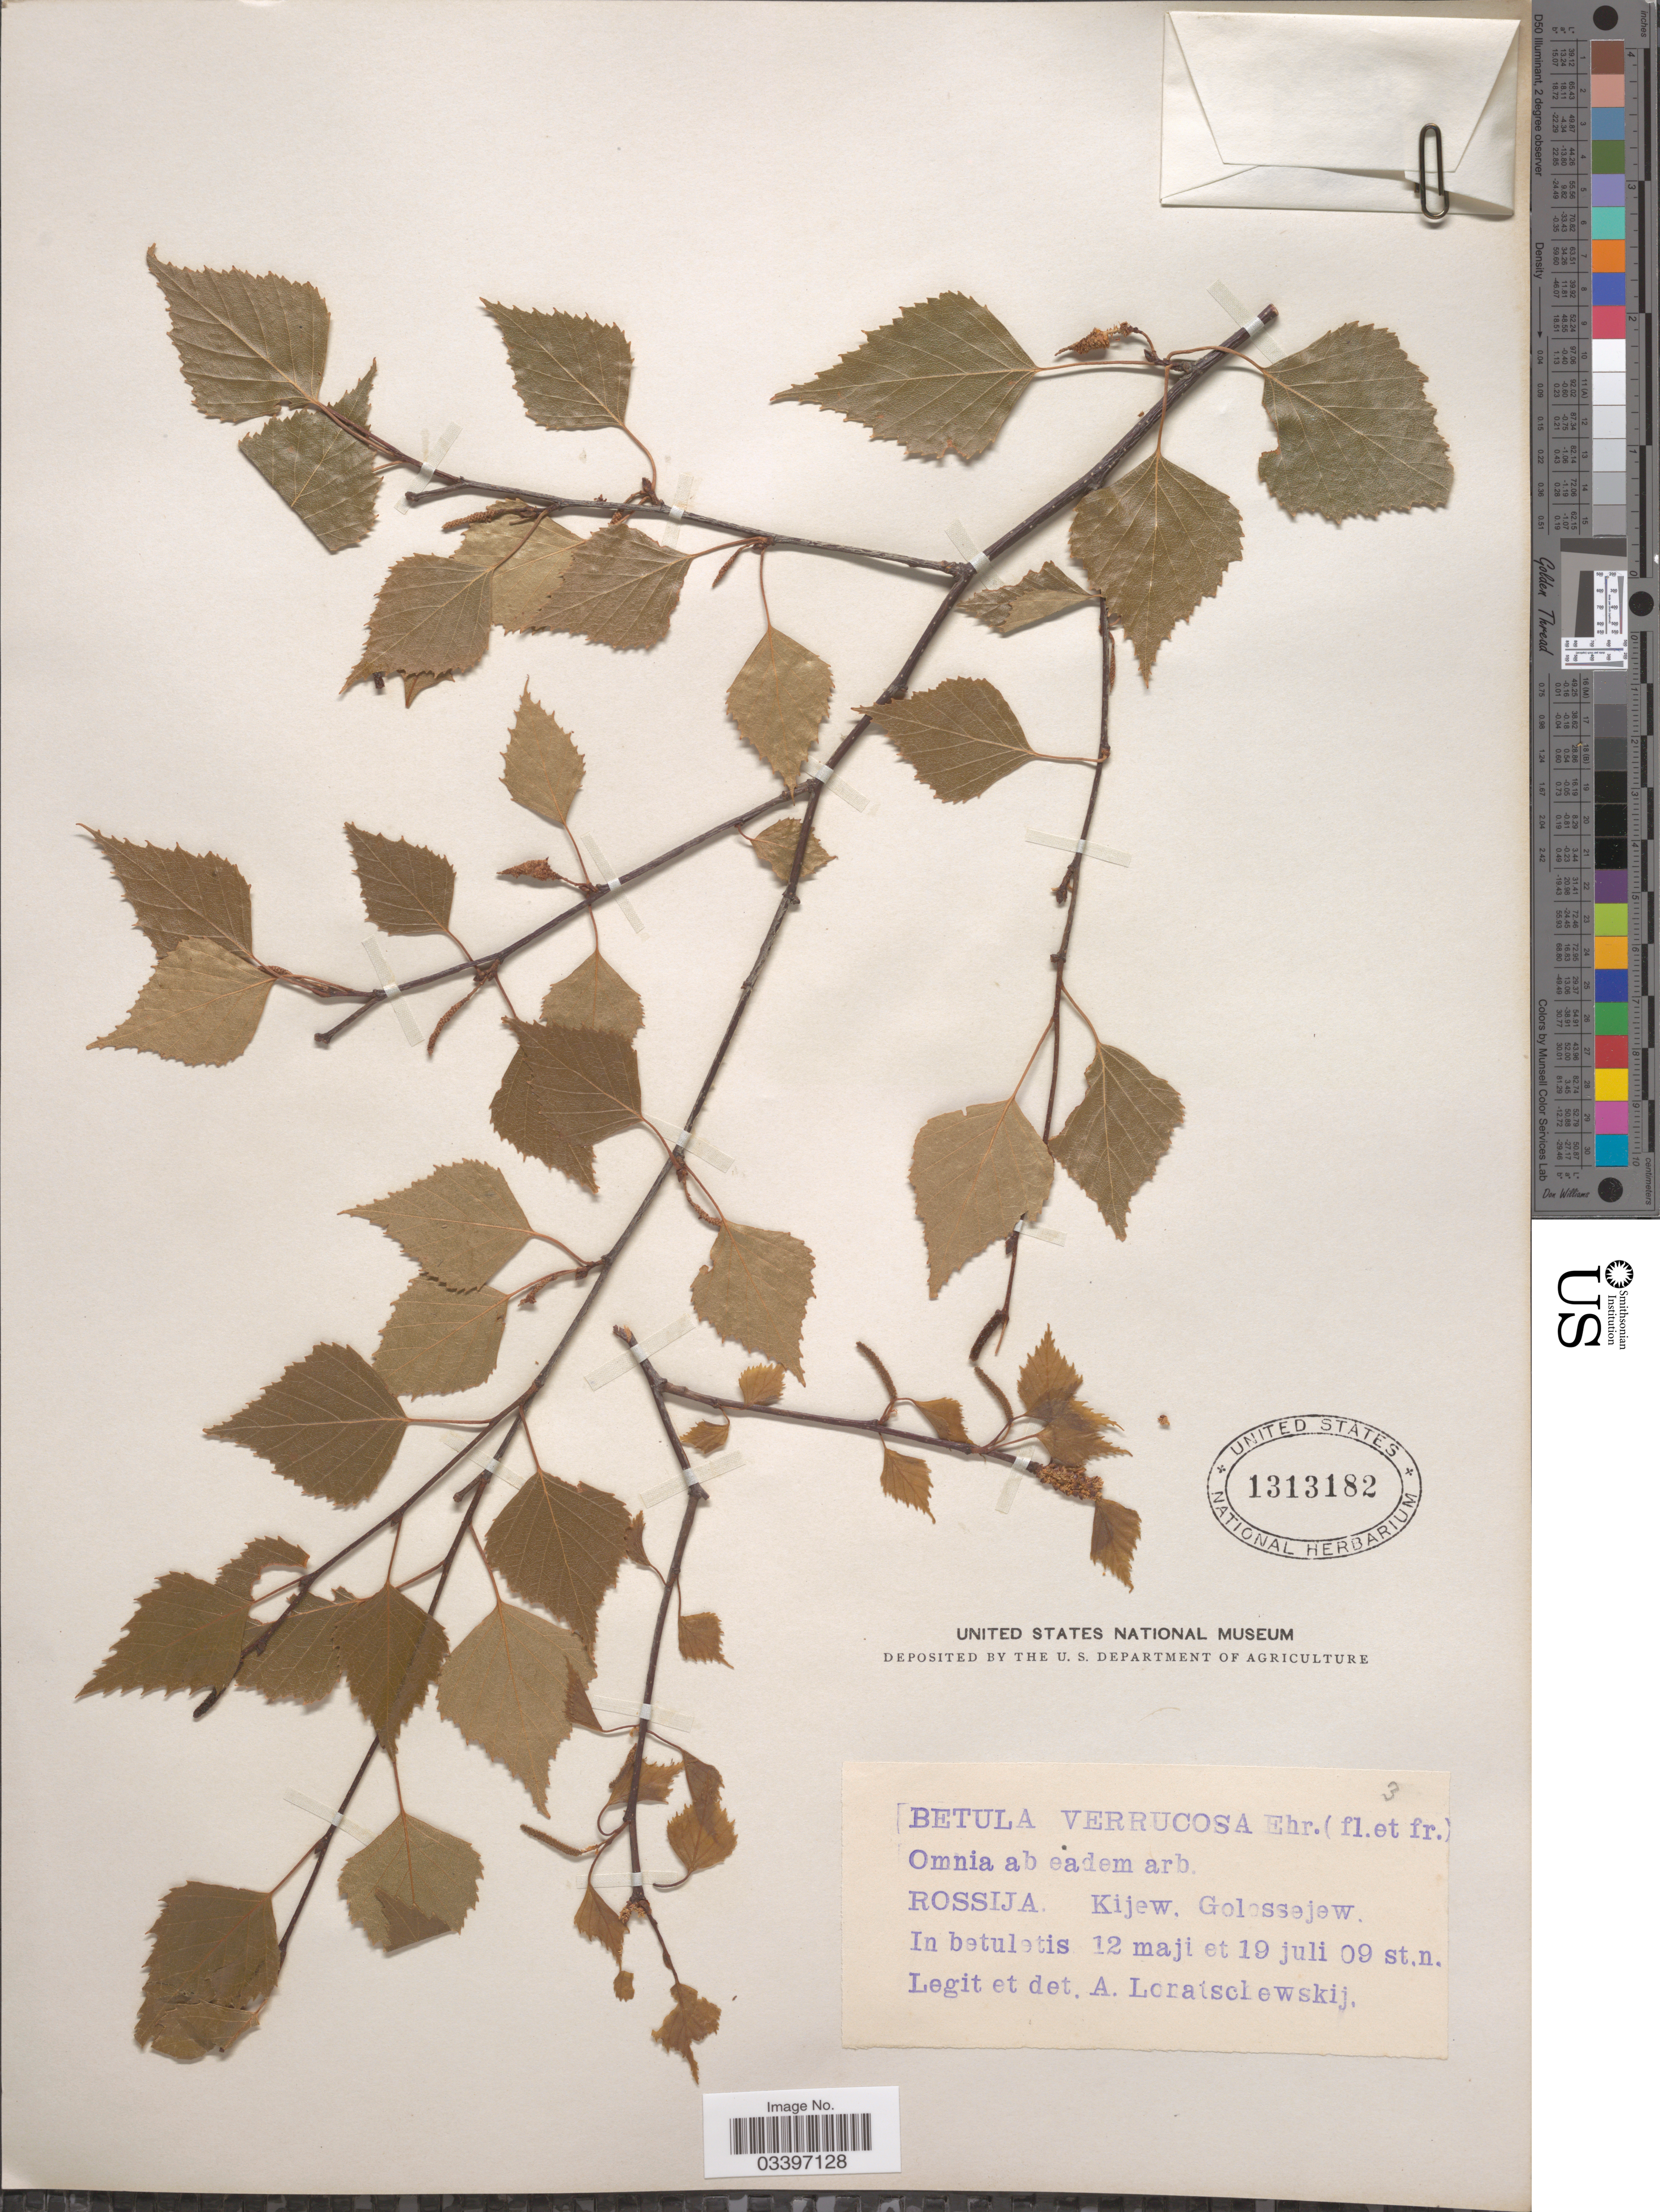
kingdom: Plantae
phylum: Tracheophyta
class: Magnoliopsida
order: Fagales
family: Betulaceae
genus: Betula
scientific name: Betula verrucosa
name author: Ehrh.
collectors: A. Lonatschewskij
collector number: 3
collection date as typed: Transcribed d/m/y: 12/5/9 to 19/7/9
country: Ukraine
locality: Rossija. Kijew, Golossejew.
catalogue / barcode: US 1313182